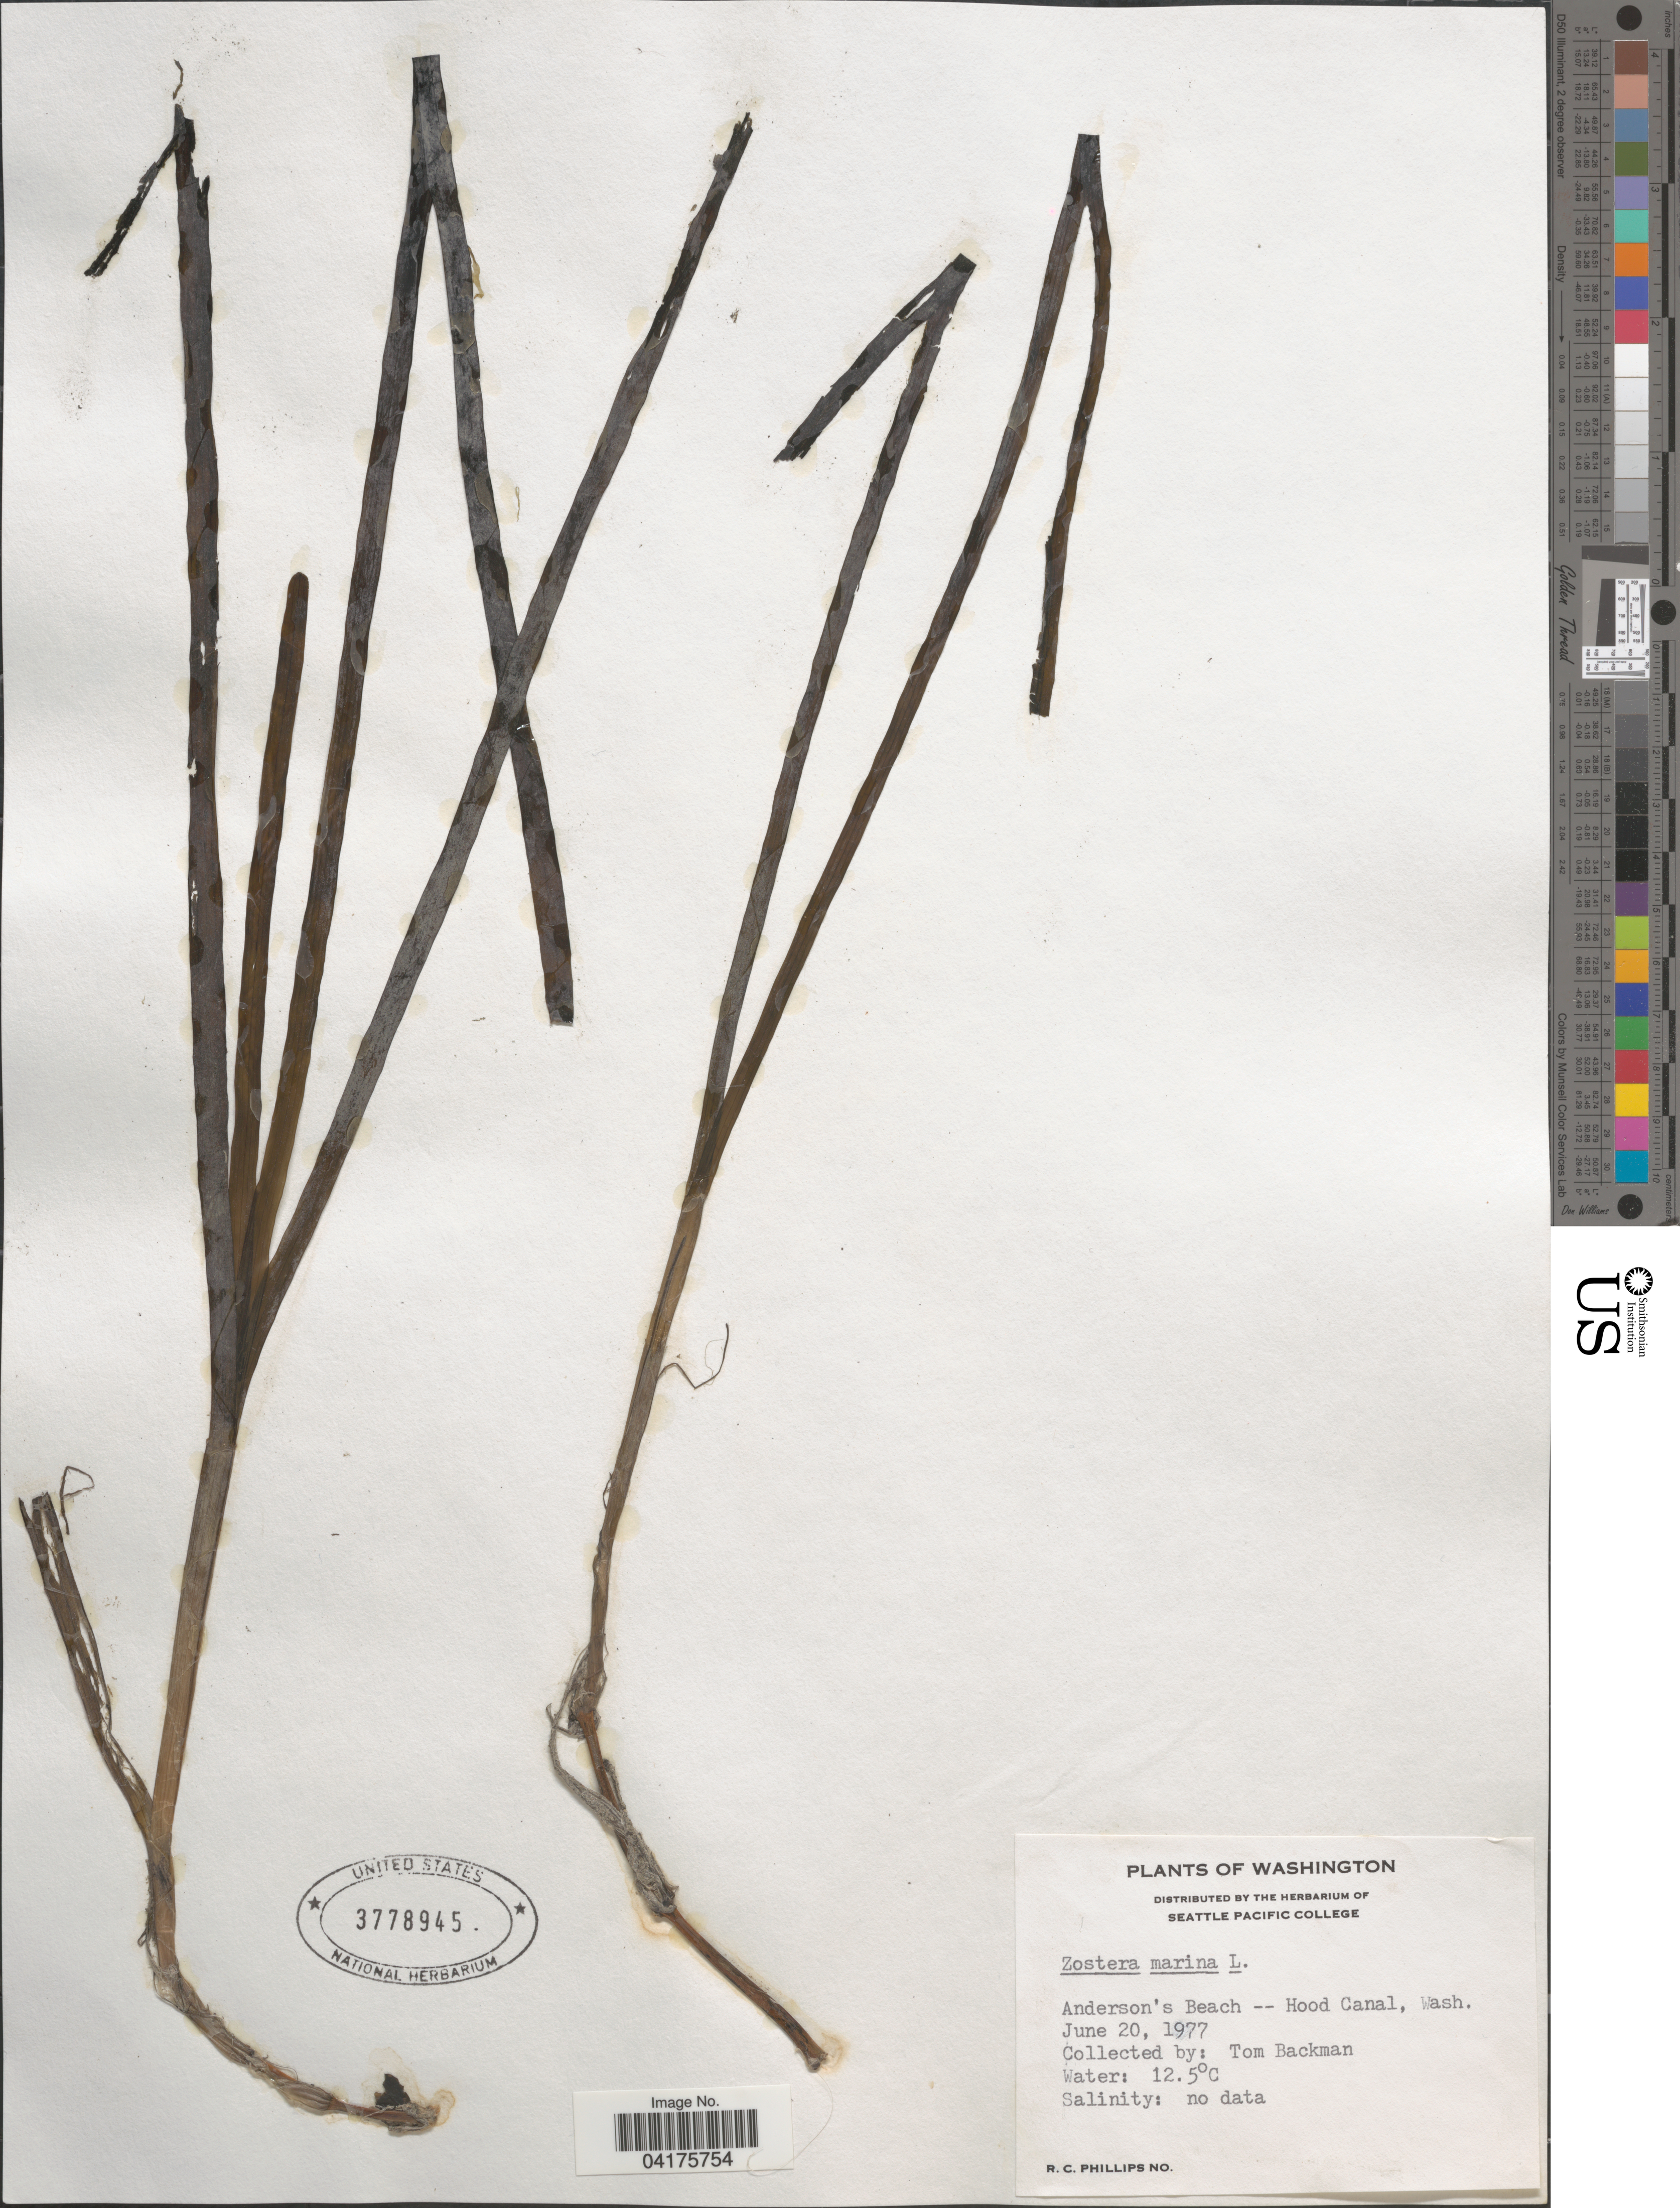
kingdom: Plantae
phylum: Tracheophyta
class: Liliopsida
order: Alismatales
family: Zosteraceae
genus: Zostera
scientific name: Zostera marina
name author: L.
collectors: T. Backman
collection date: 1977-06-20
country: United States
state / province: Washington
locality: Anderson's Beach -- Hood Canal.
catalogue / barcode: US 3778945